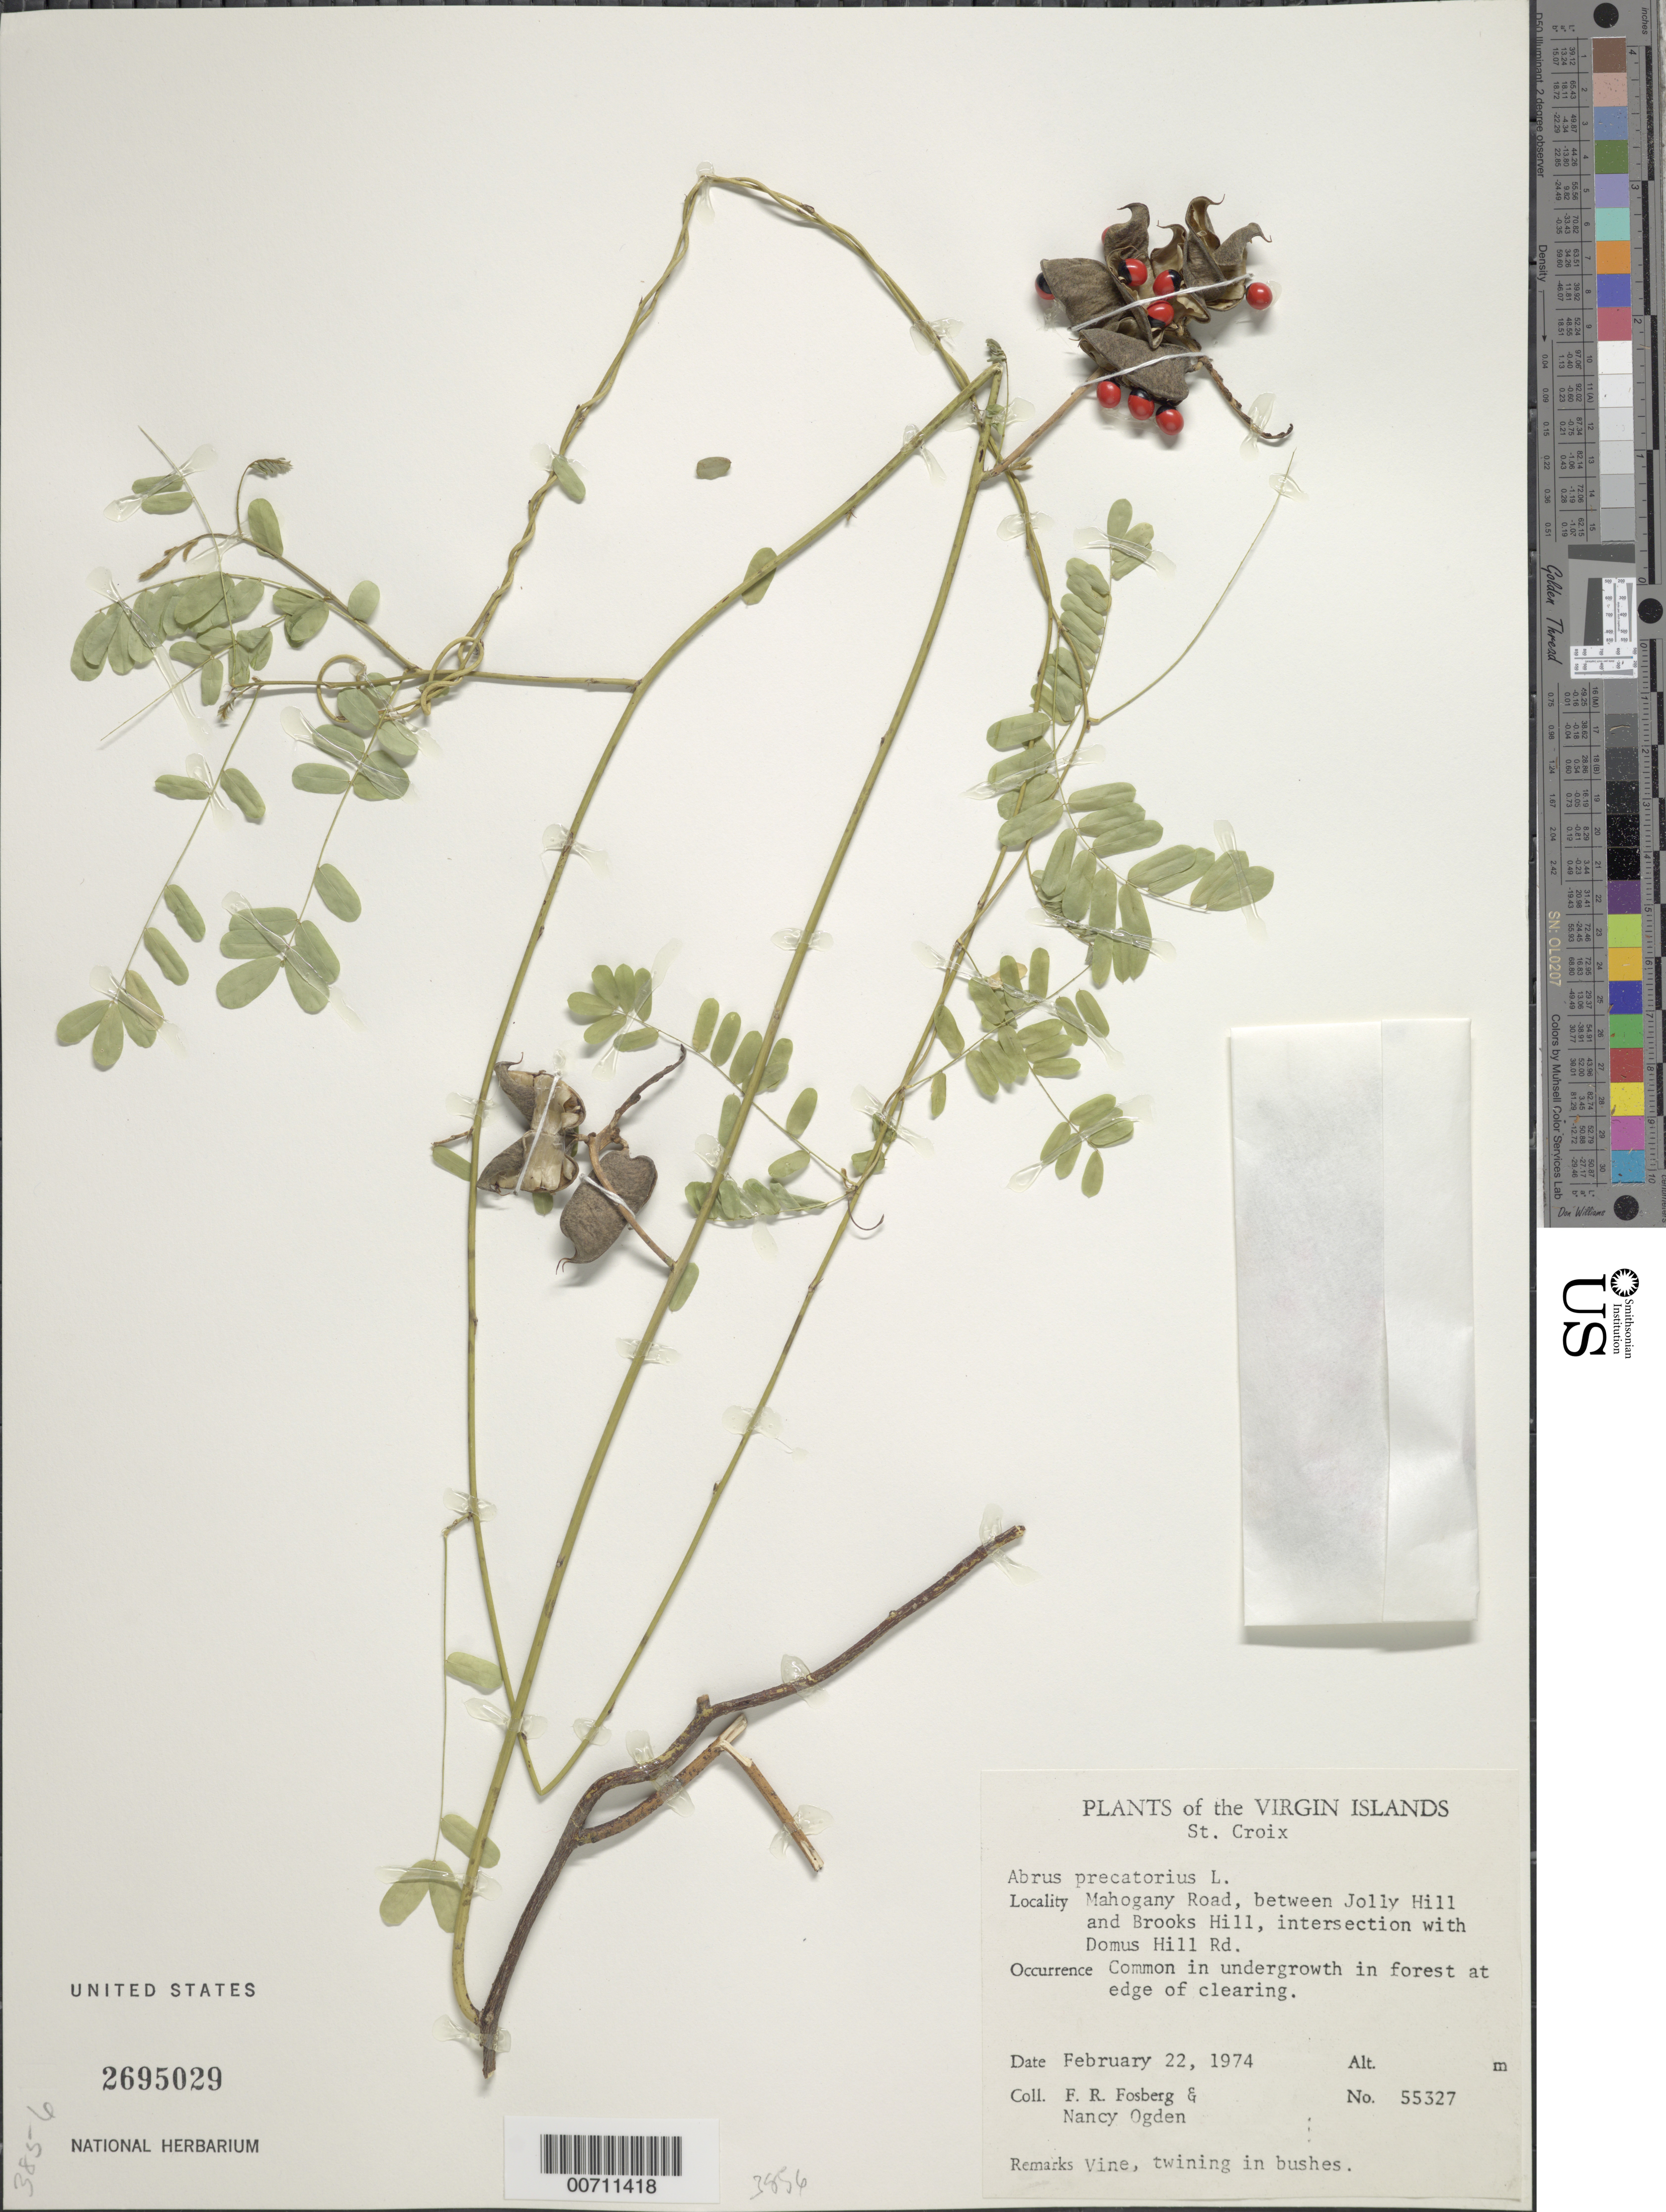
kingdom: Plantae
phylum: Tracheophyta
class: Magnoliopsida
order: Fabales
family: Fabaceae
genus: Abrus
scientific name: Abrus precatorius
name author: L.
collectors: F. R. Fosberg & N. Ogden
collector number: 55327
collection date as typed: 22 Feb 1974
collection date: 1974-02-22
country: U.S. Virgin Islands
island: St. Croix Island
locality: Mahogany Rd, btw Jolly Hill and Brooks Hill, intersection w/Domus Hill Rd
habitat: In undergrowth in forest at edge of clearing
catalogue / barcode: US 2695029